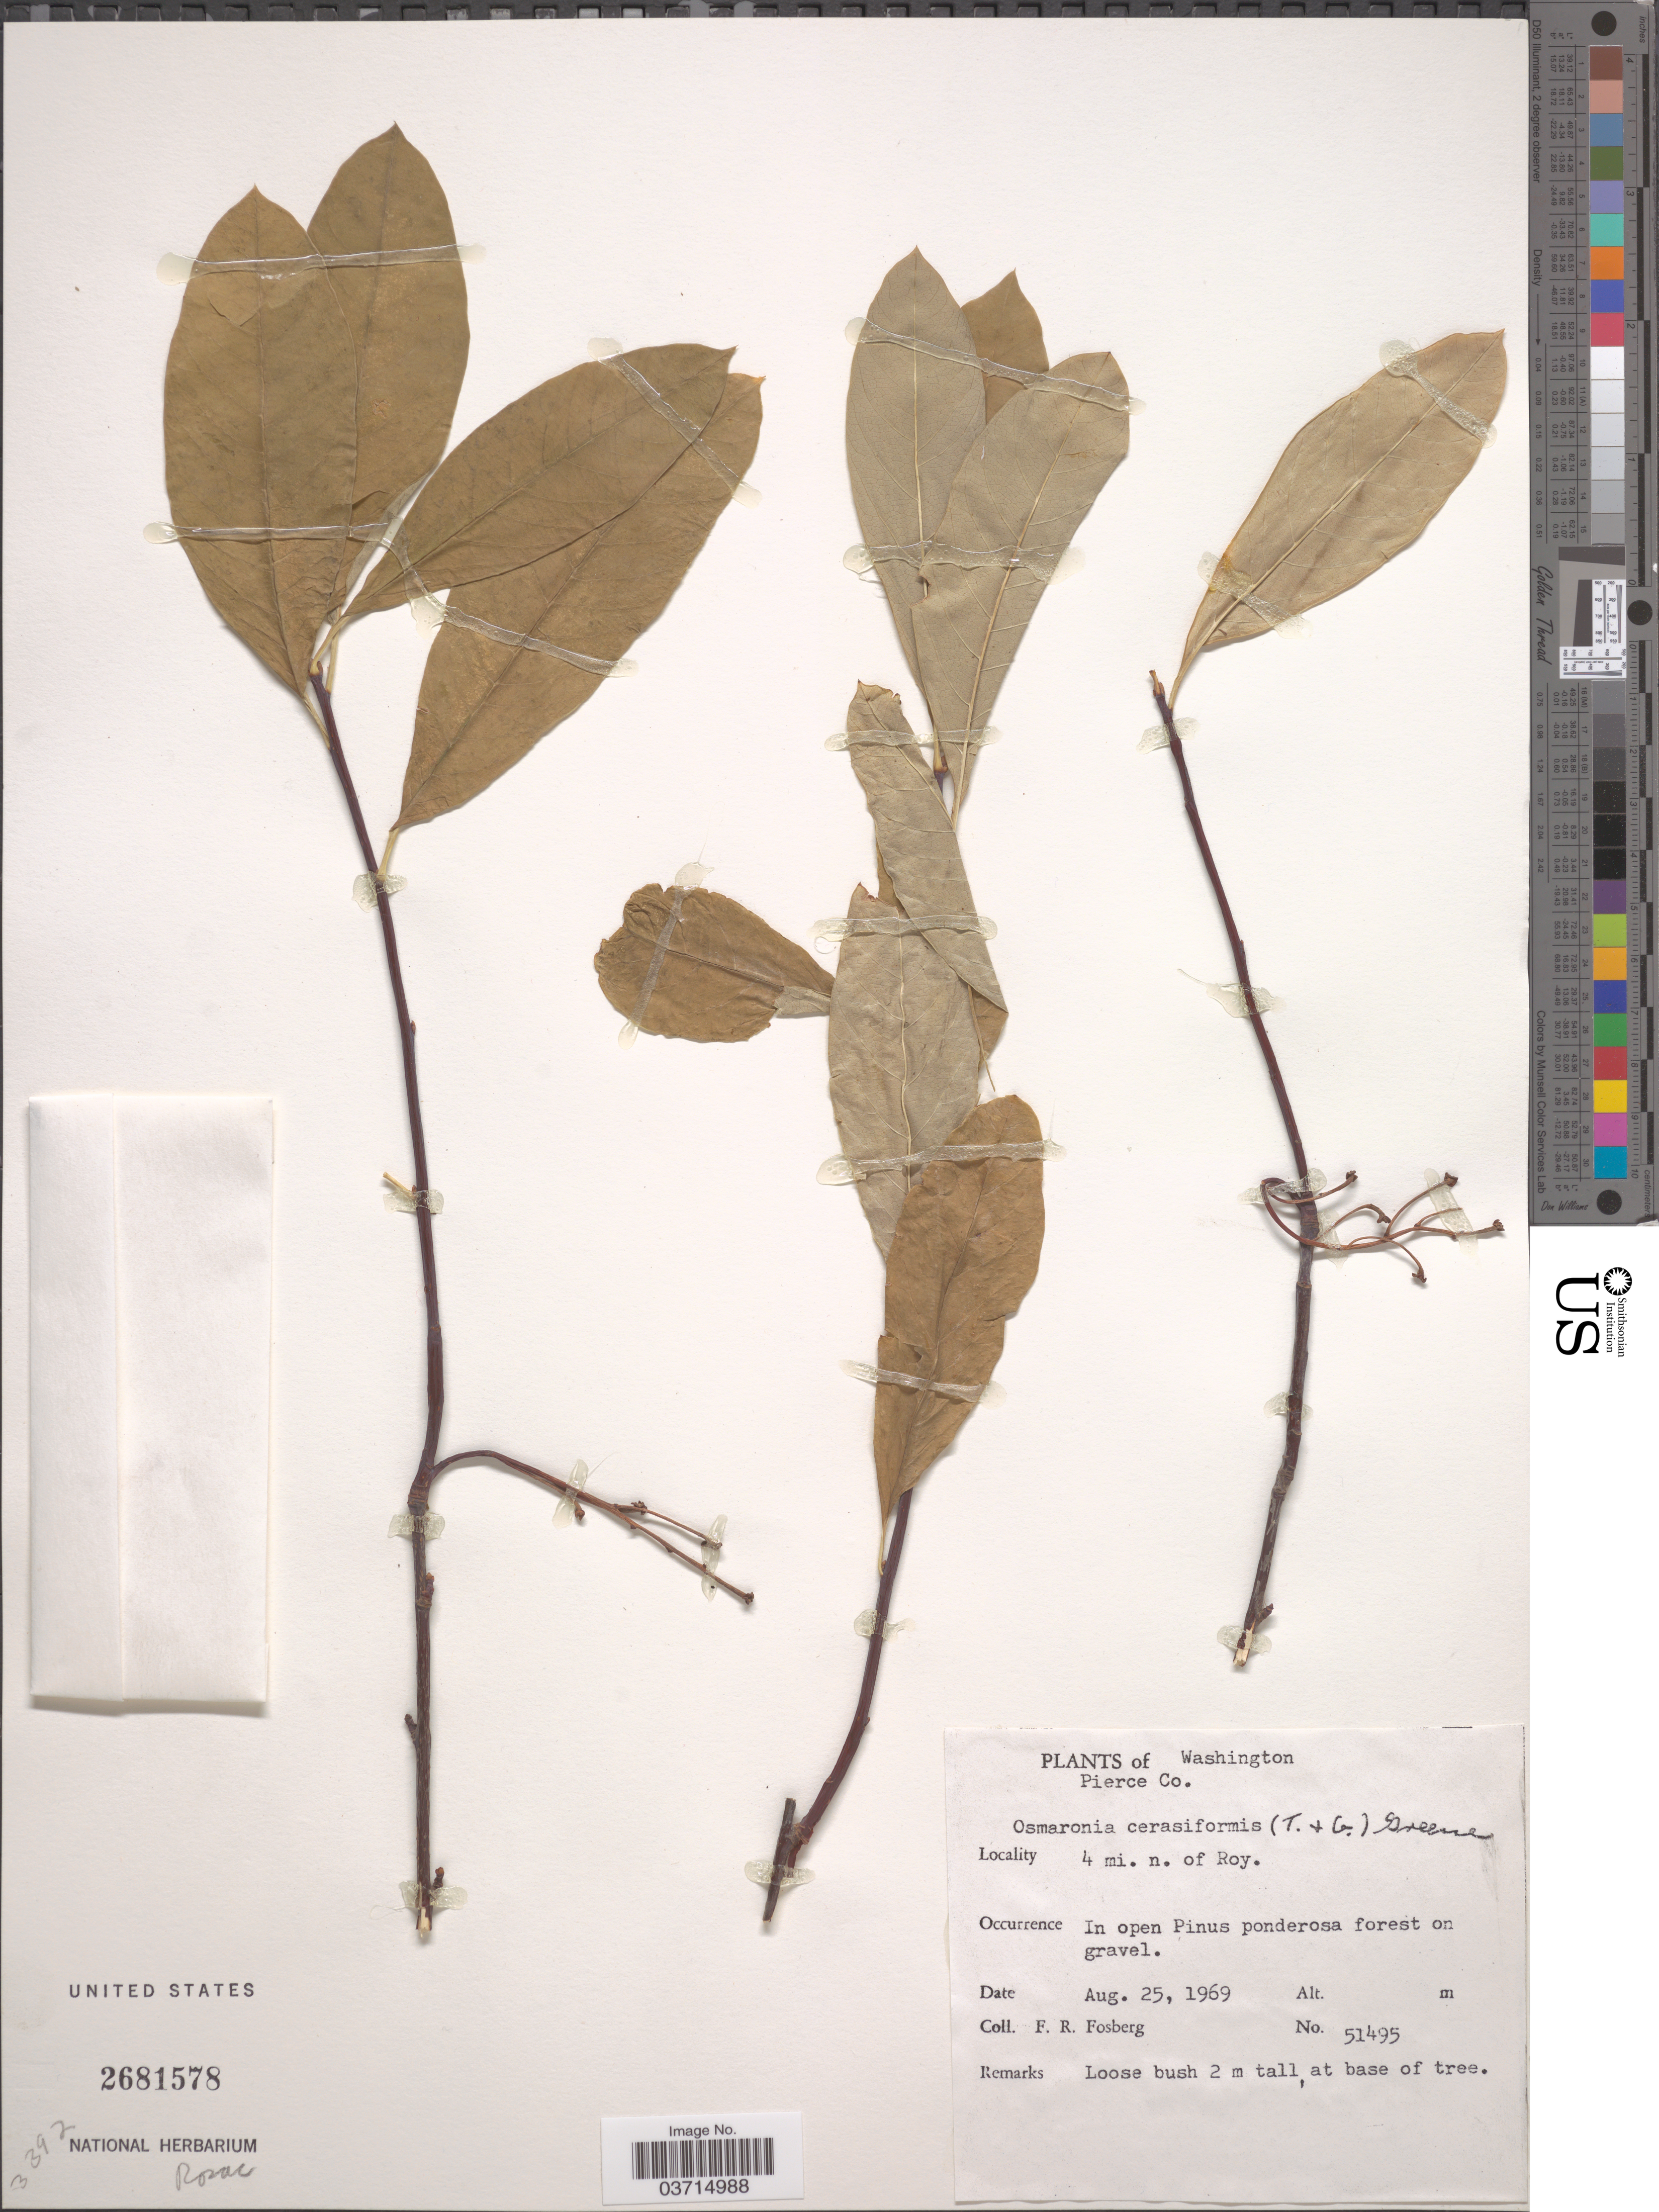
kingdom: Plantae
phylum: Tracheophyta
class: Magnoliopsida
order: Rosales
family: Rosaceae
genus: Oemleria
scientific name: Oemleria cerasiformis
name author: (Torr. & A. Gray ex Hook. & Arn.) J.W. Landon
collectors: F. R. Fosberg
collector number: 51495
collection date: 1969-08-25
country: United States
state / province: Washington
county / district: Pierce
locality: Pierce Co. 4 mi. n. of Roy.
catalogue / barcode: US 2681578